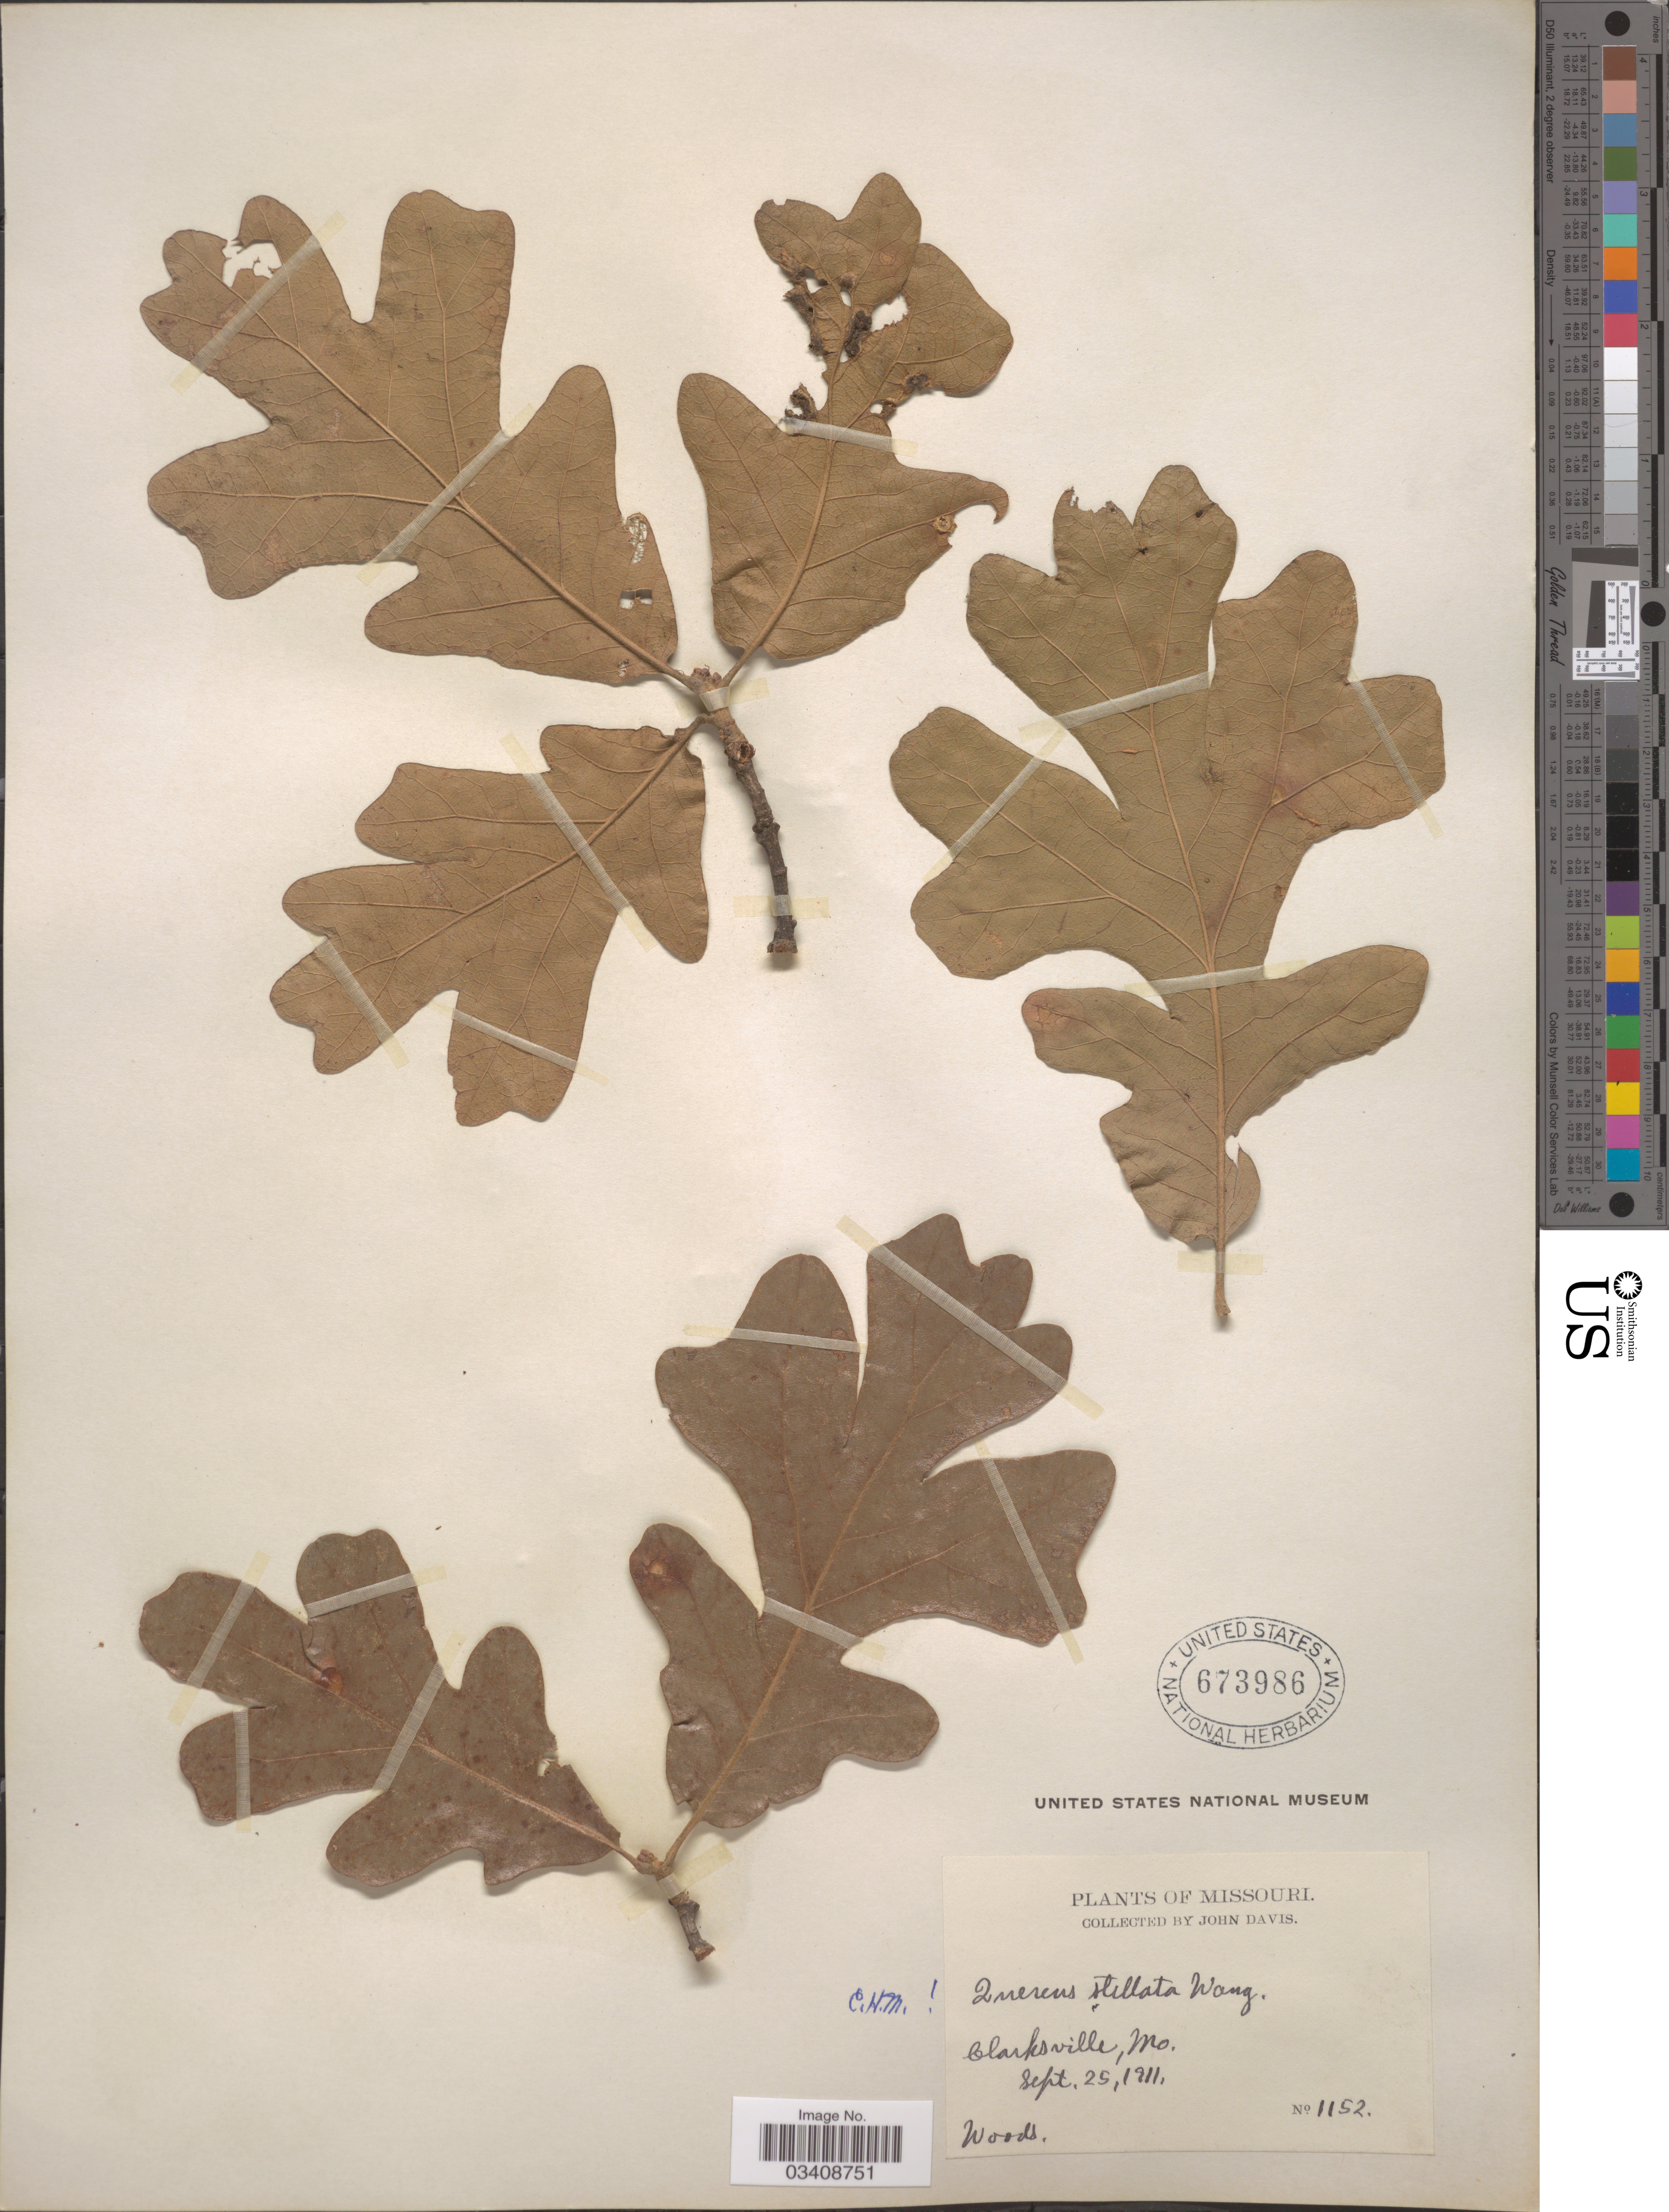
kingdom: Plantae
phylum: Tracheophyta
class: Magnoliopsida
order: Fagales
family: Fagaceae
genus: Quercus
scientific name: Quercus stellata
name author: Wangenh.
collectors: J. Davis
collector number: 1152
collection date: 1911-09-25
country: United States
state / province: Missouri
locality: Clarksville.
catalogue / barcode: US 673986